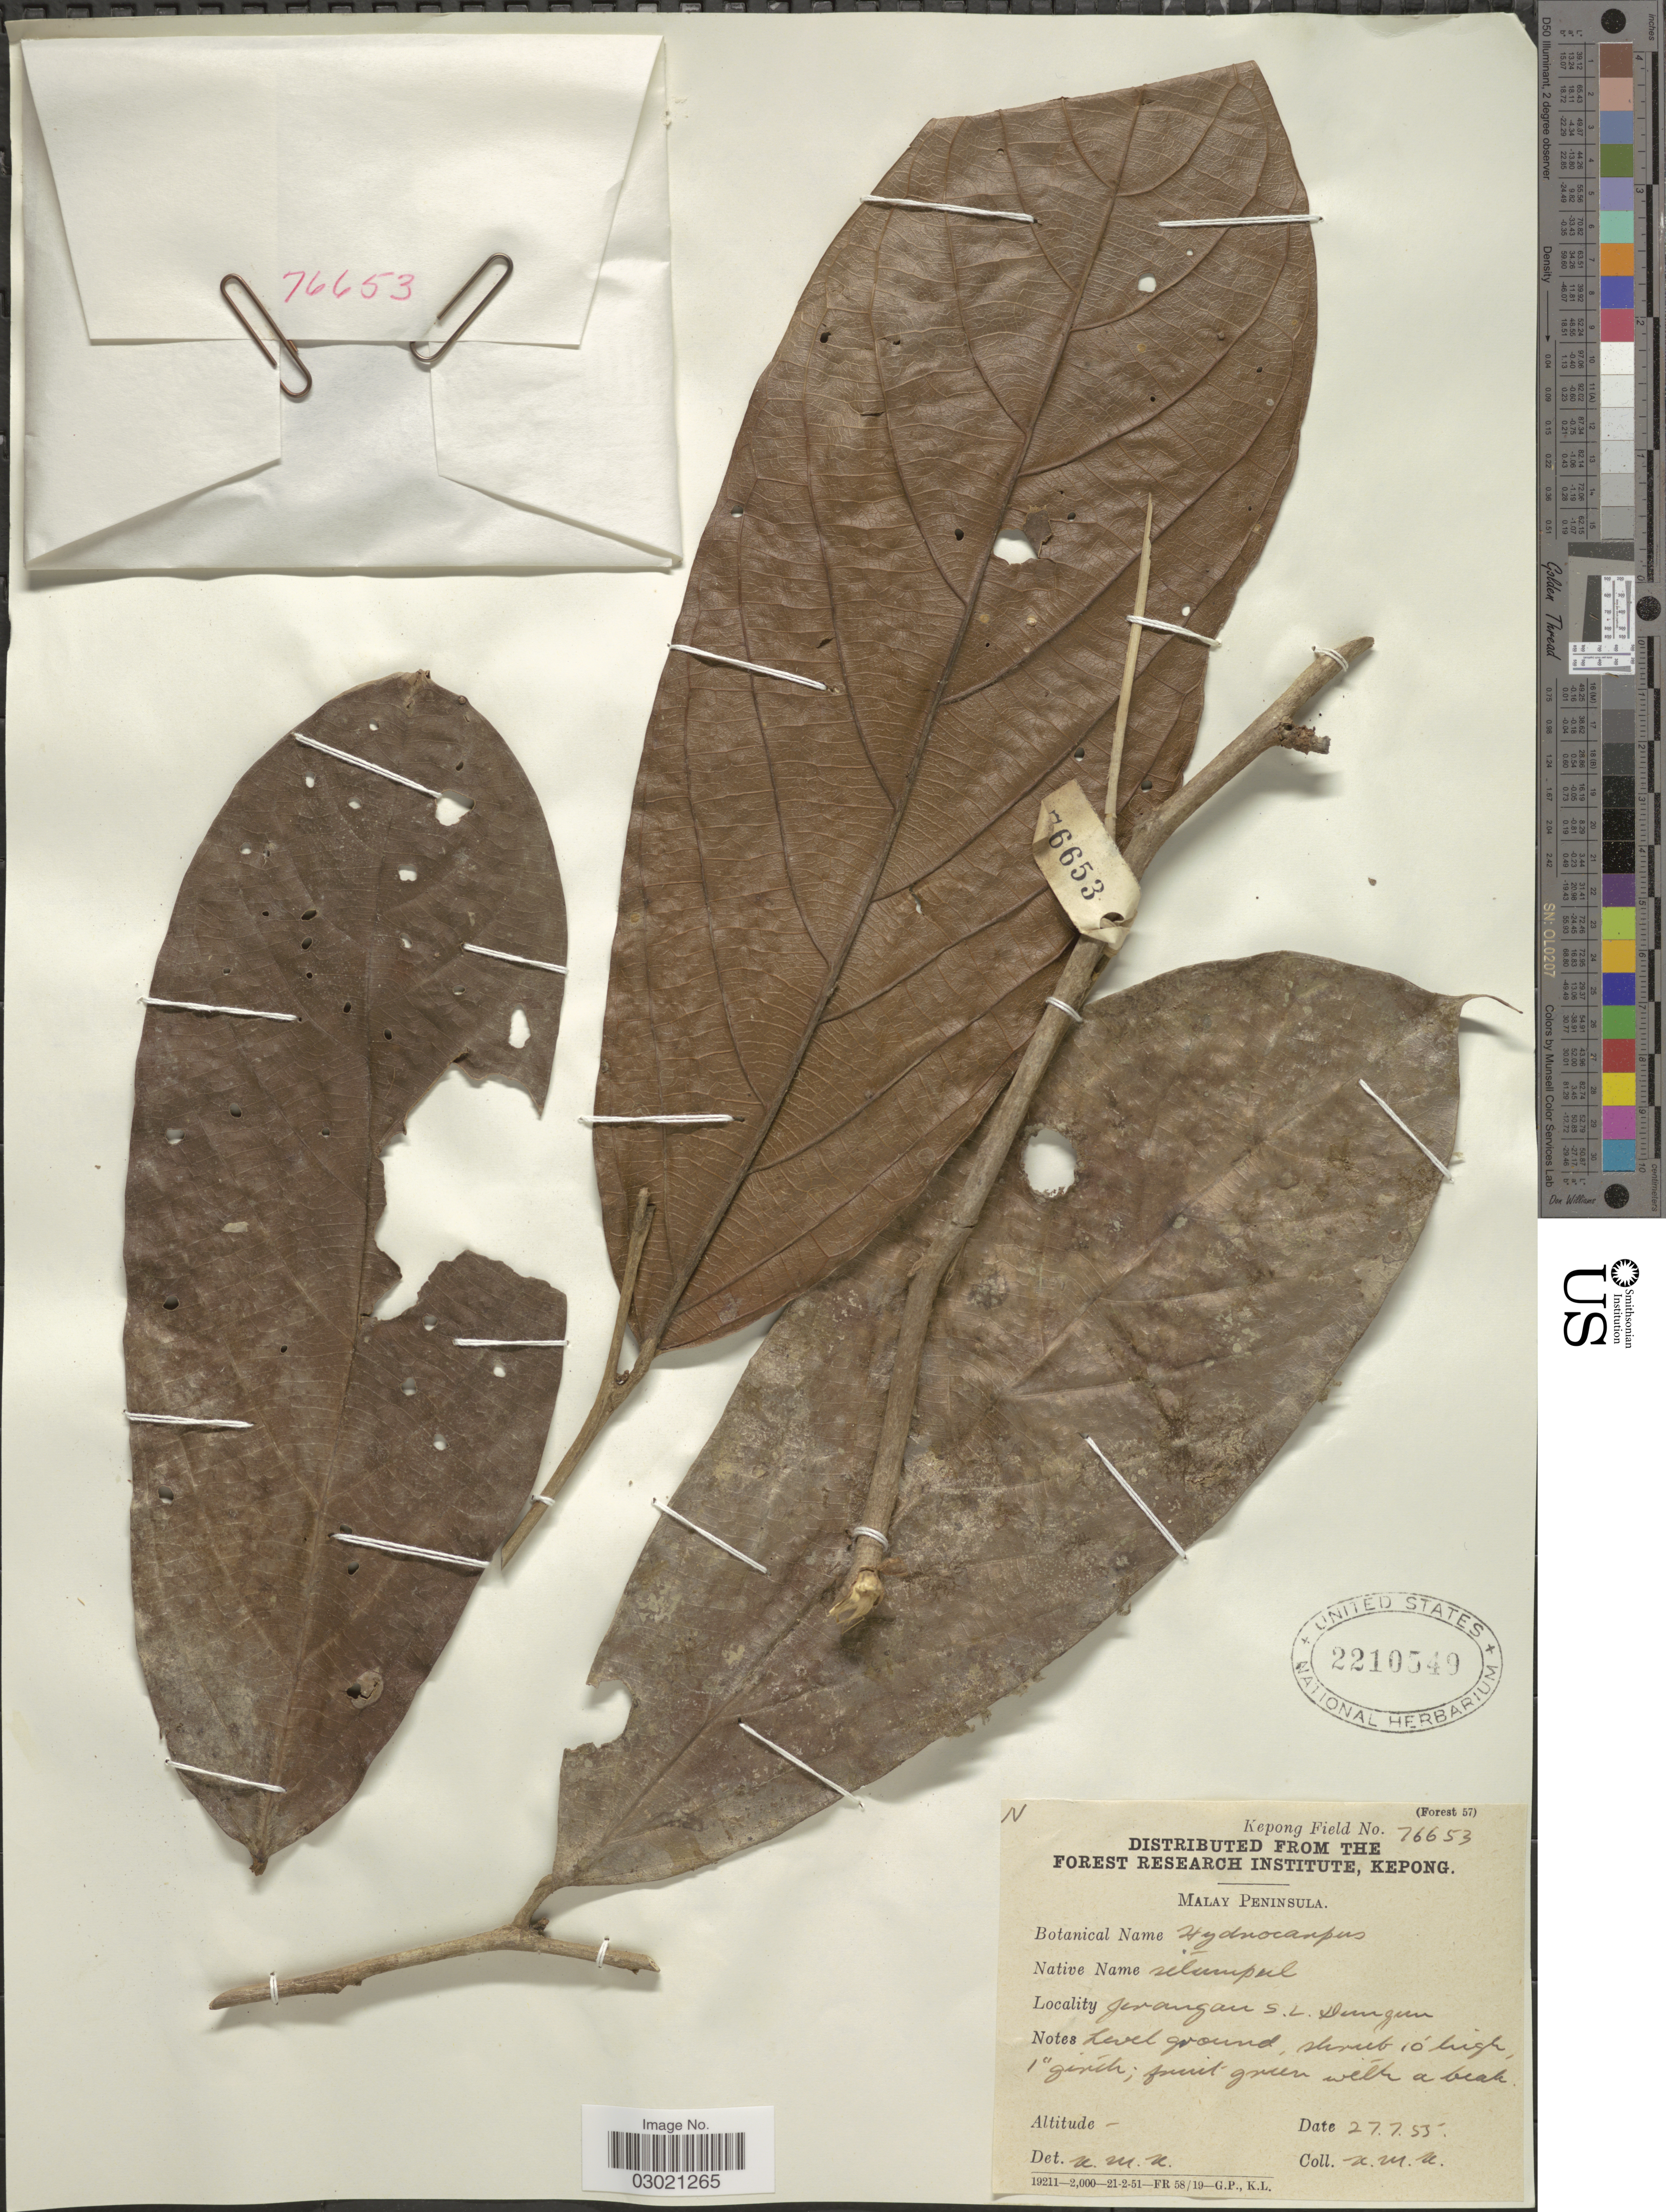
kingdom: Plantae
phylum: Tracheophyta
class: Magnoliopsida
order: Malpighiales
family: Achariaceae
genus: Hydnocarpus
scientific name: Hydnocarpus sp.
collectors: N. M. N.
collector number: Kepong Field 76653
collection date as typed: Transcribed d/m/y: 27/7/55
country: Malaysia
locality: Malay Peninsula. Jerangan S.L. Dungun.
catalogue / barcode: US 2210549